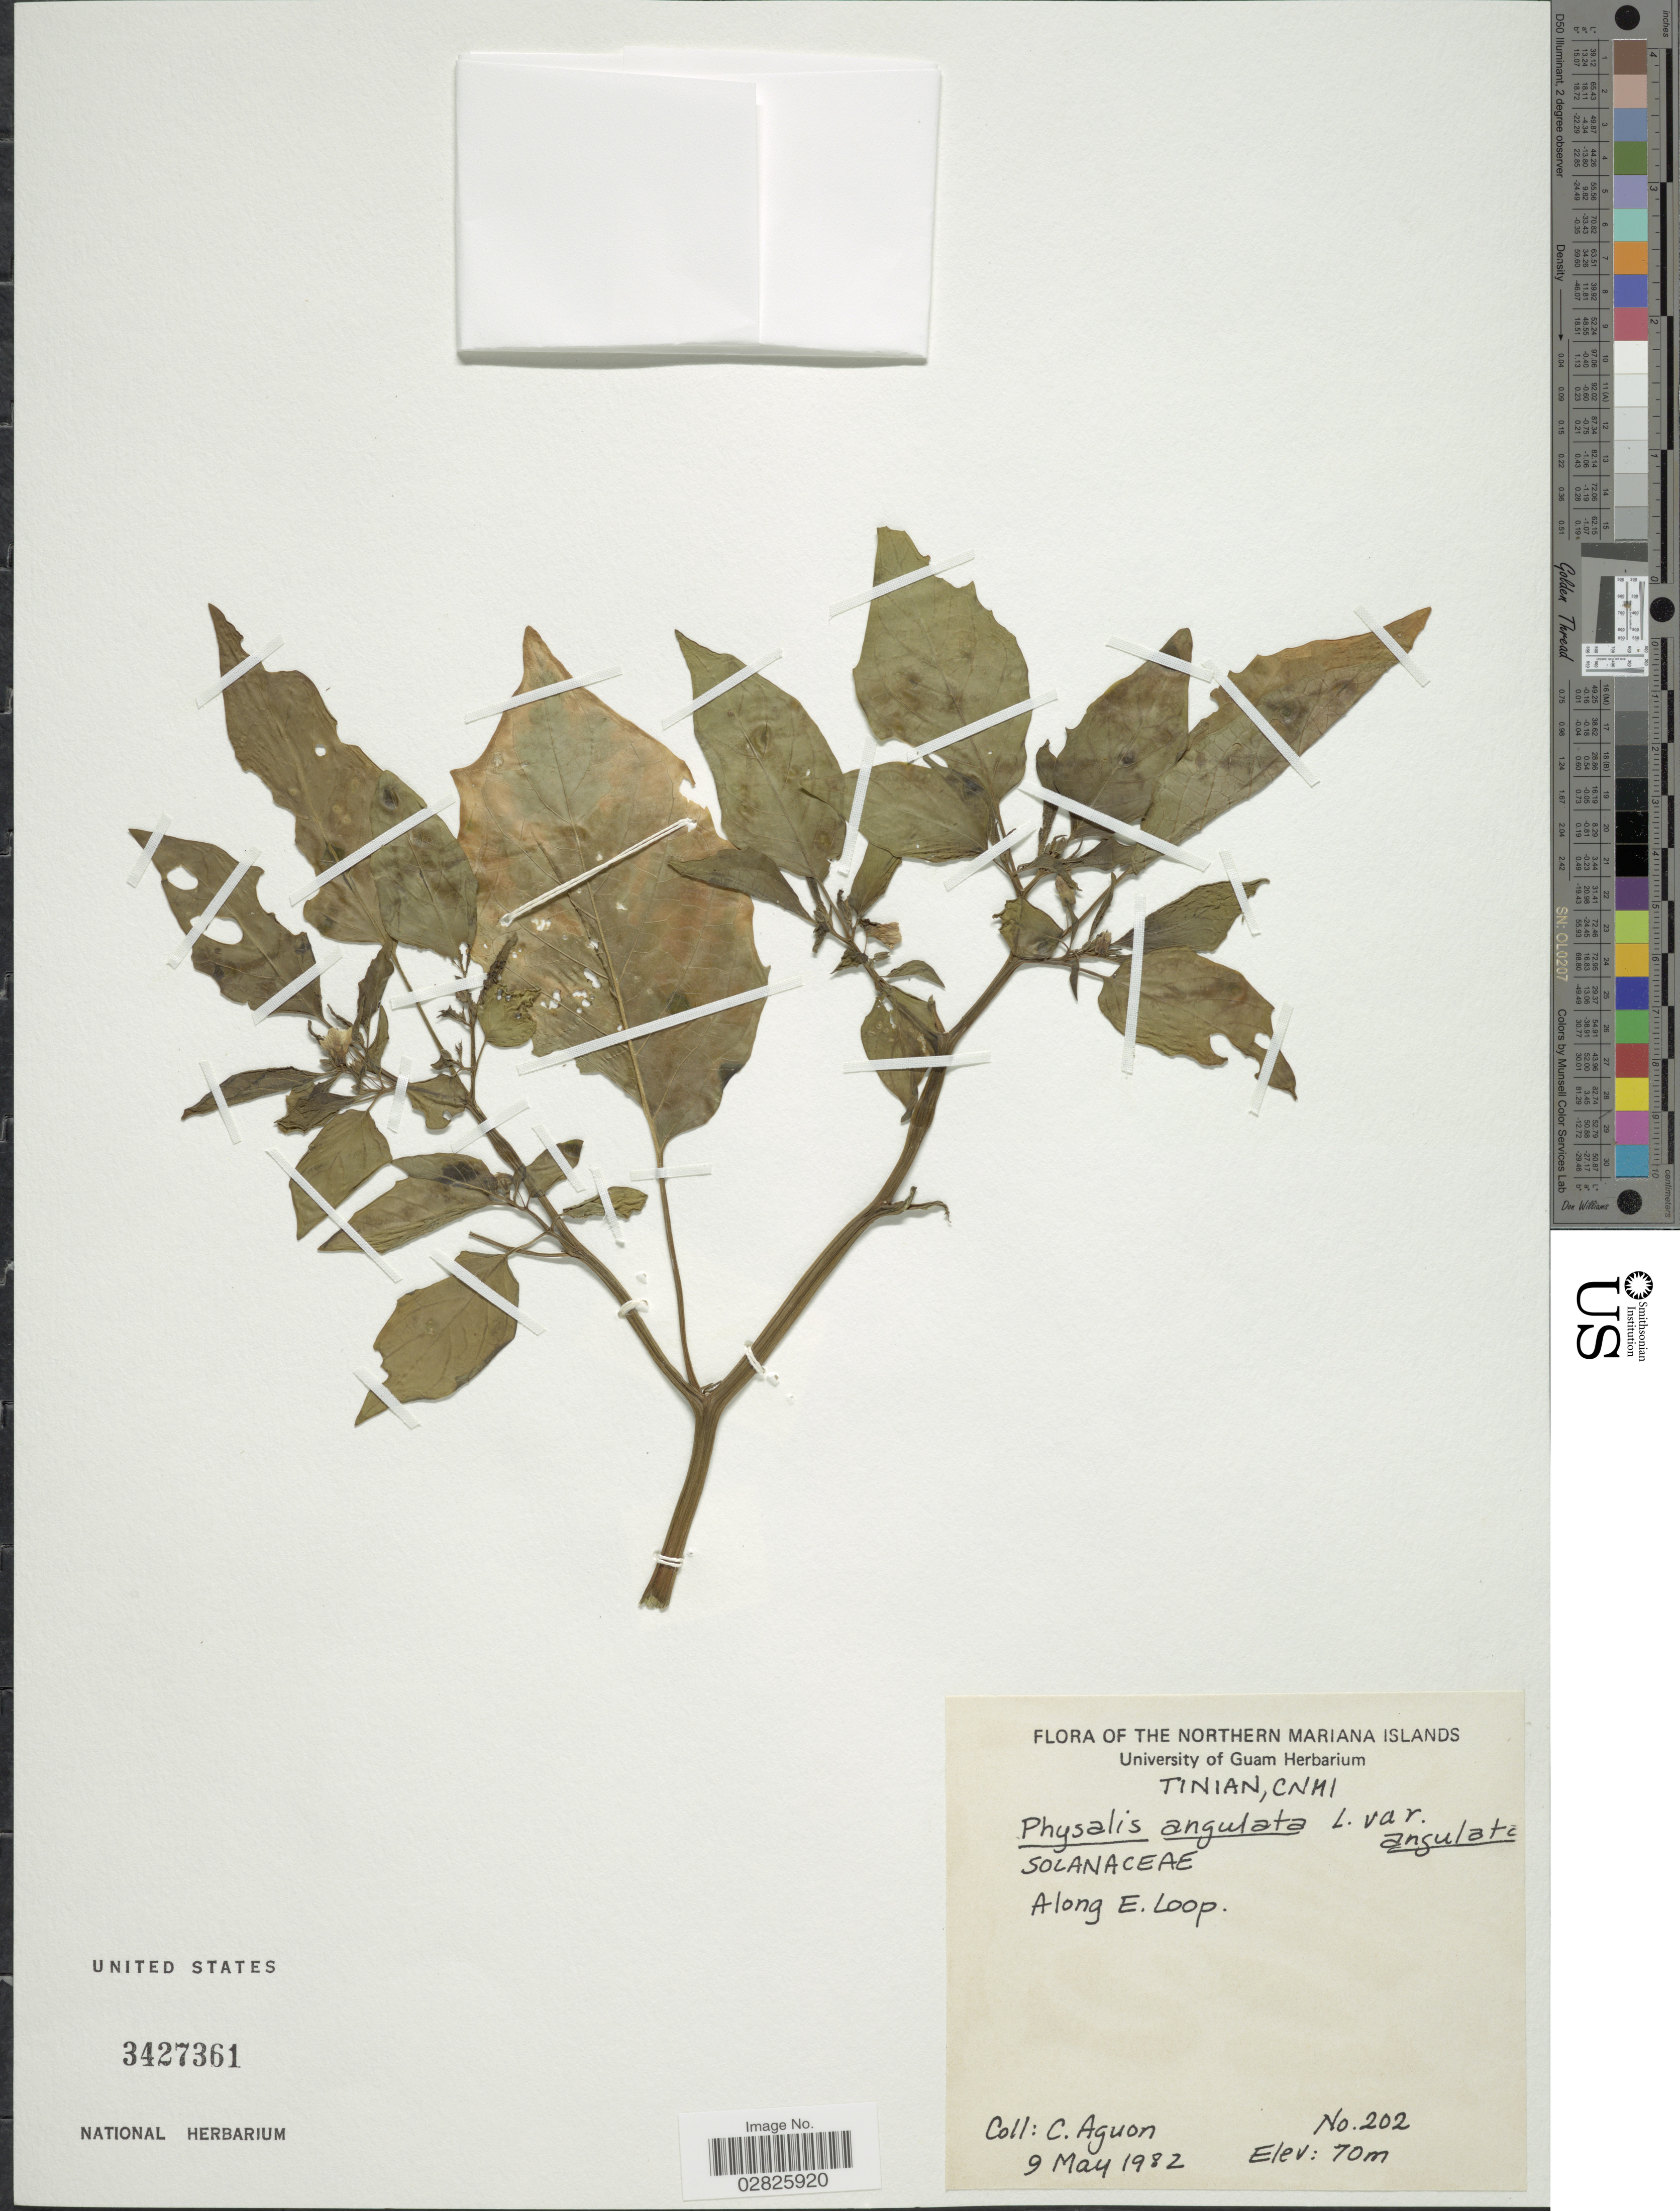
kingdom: Plantae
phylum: Tracheophyta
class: Magnoliopsida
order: Solanales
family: Solanaceae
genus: Physalis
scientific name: Physalis angulata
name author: L.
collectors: C. Aguon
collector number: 202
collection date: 1982-05-09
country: Northern Mariana Islands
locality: Tinian, CNMI. Along E. Loop.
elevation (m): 70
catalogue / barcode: US 3427361